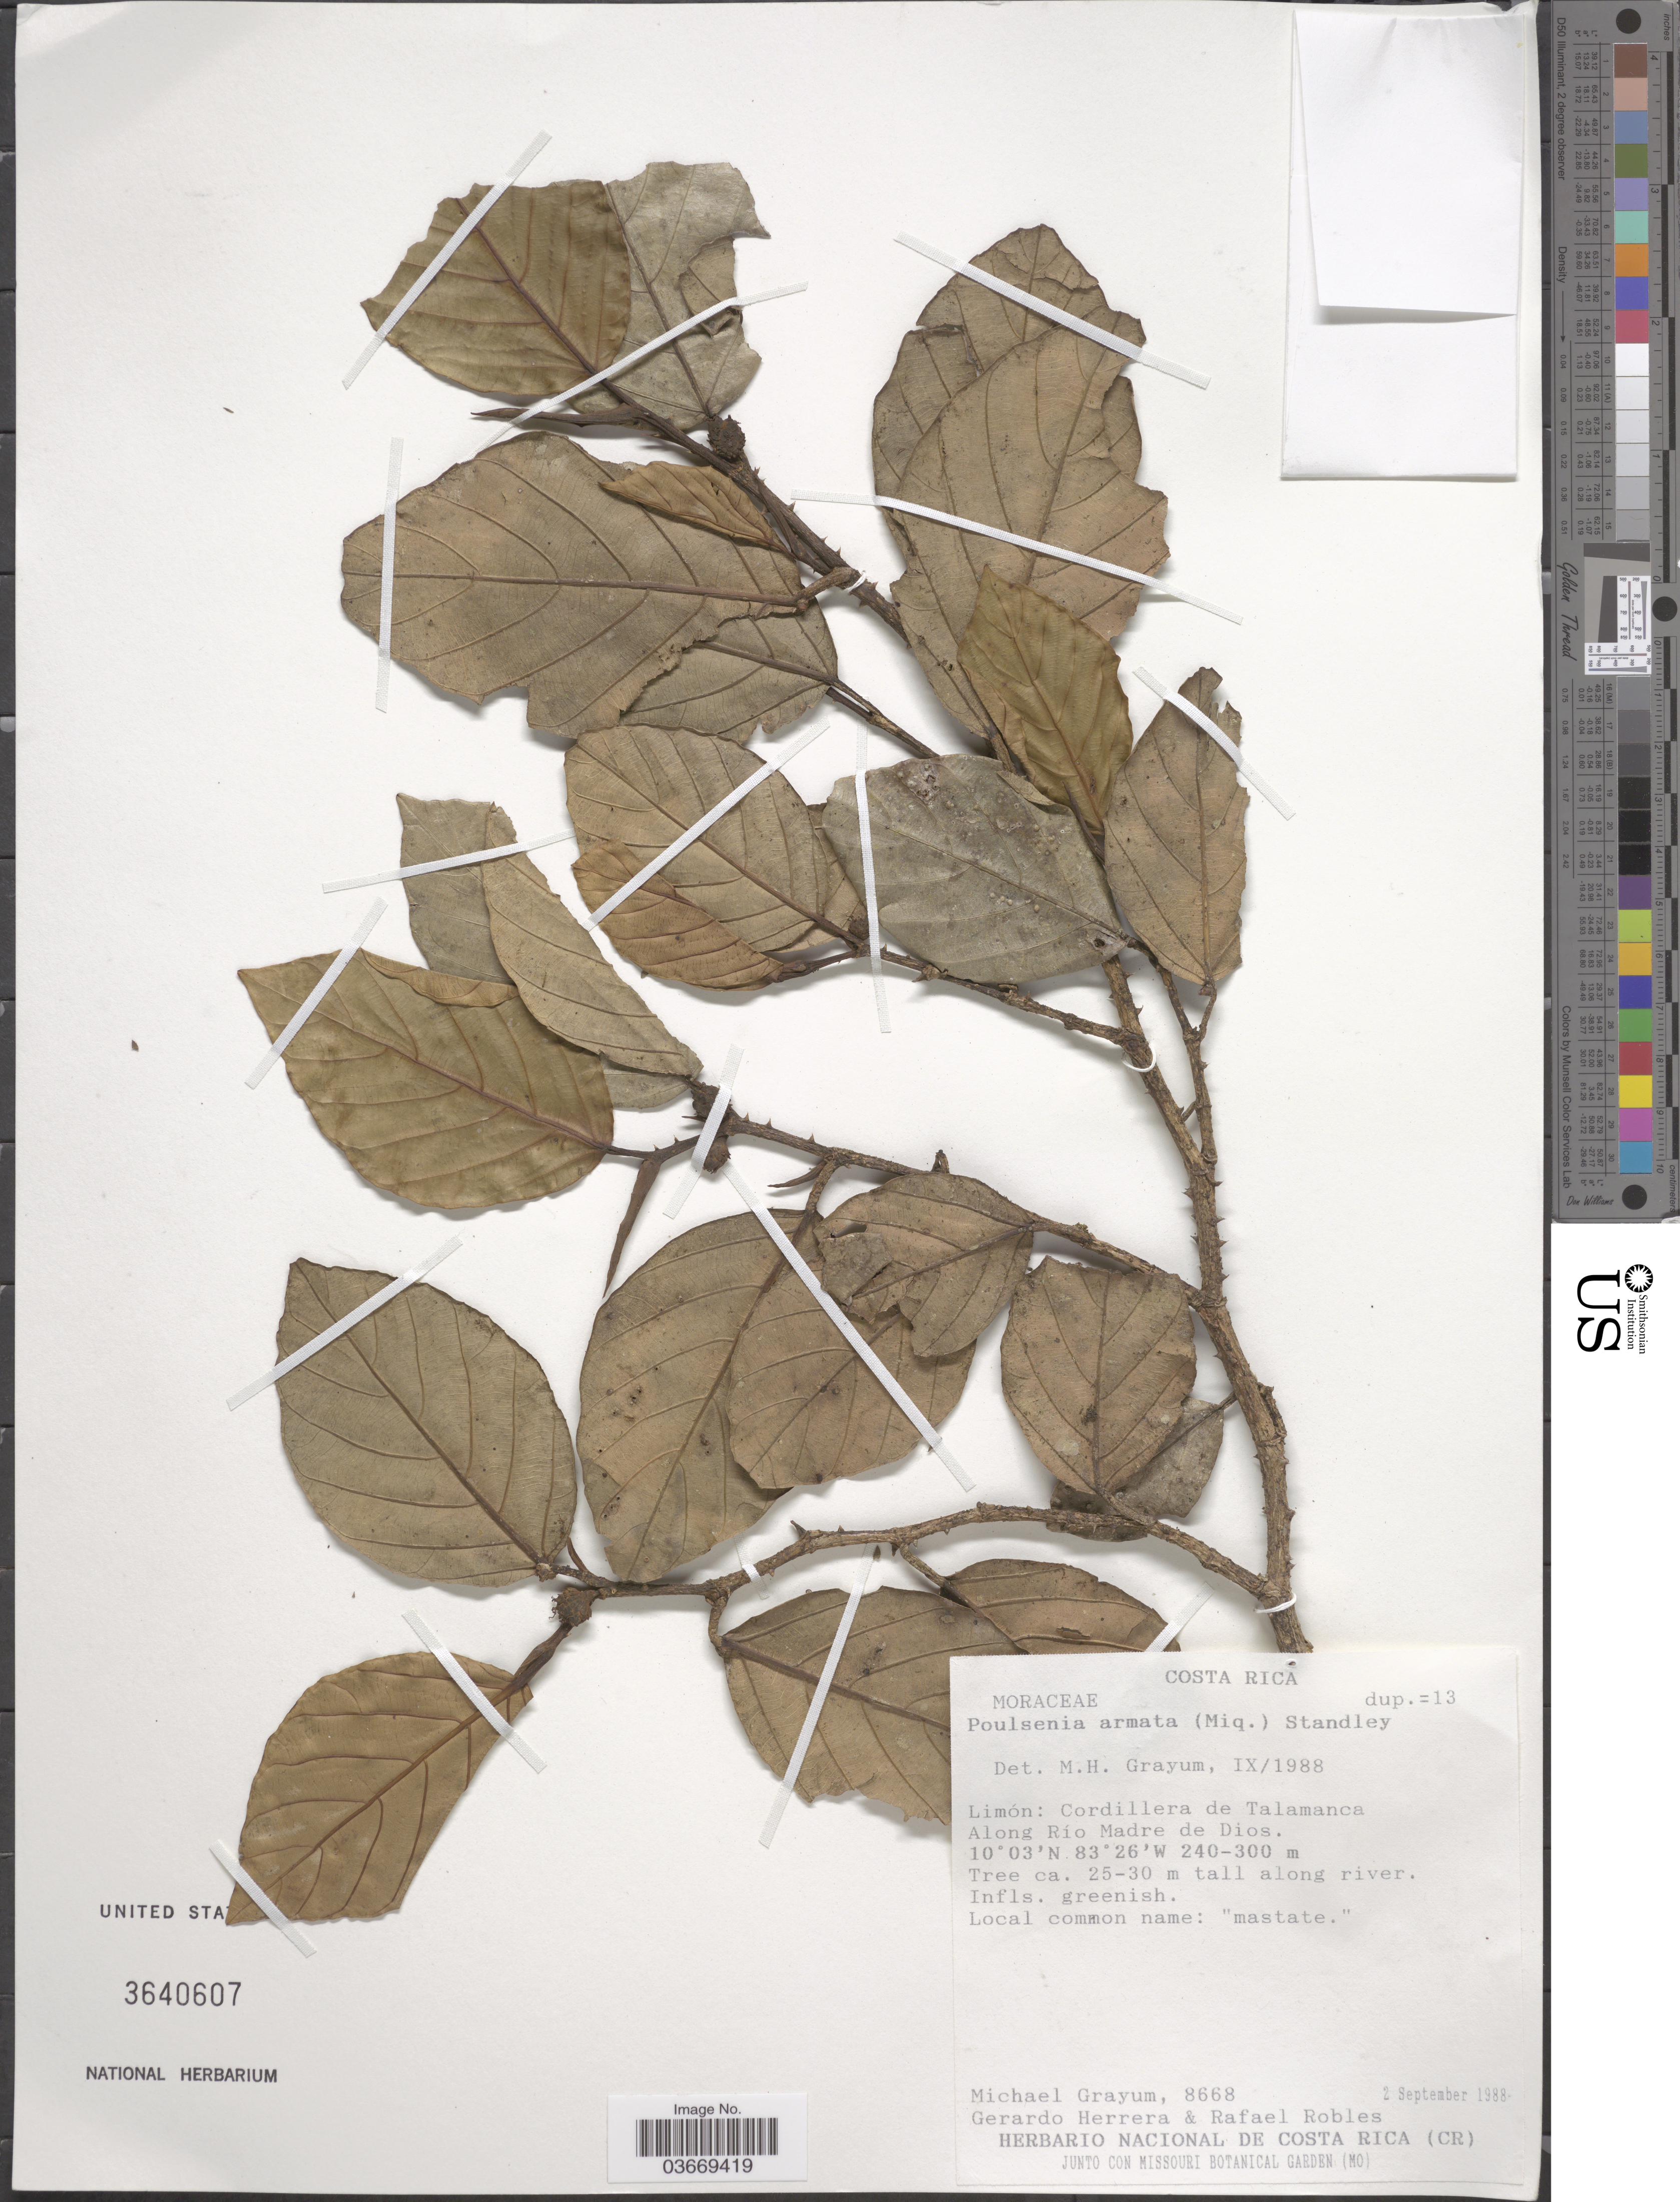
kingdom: Plantae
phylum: Tracheophyta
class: Magnoliopsida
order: Rosales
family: Moraceae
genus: Poulsenia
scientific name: Poulsenia armata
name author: (Miq.) Standl.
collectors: M. H. Grayum, G. Herrera & R. Robles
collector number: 8668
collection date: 1988-09-02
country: Costa Rica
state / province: Limón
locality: Cordillera de Talamanca. Along Río Madre de Dios.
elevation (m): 240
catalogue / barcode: US 3640607